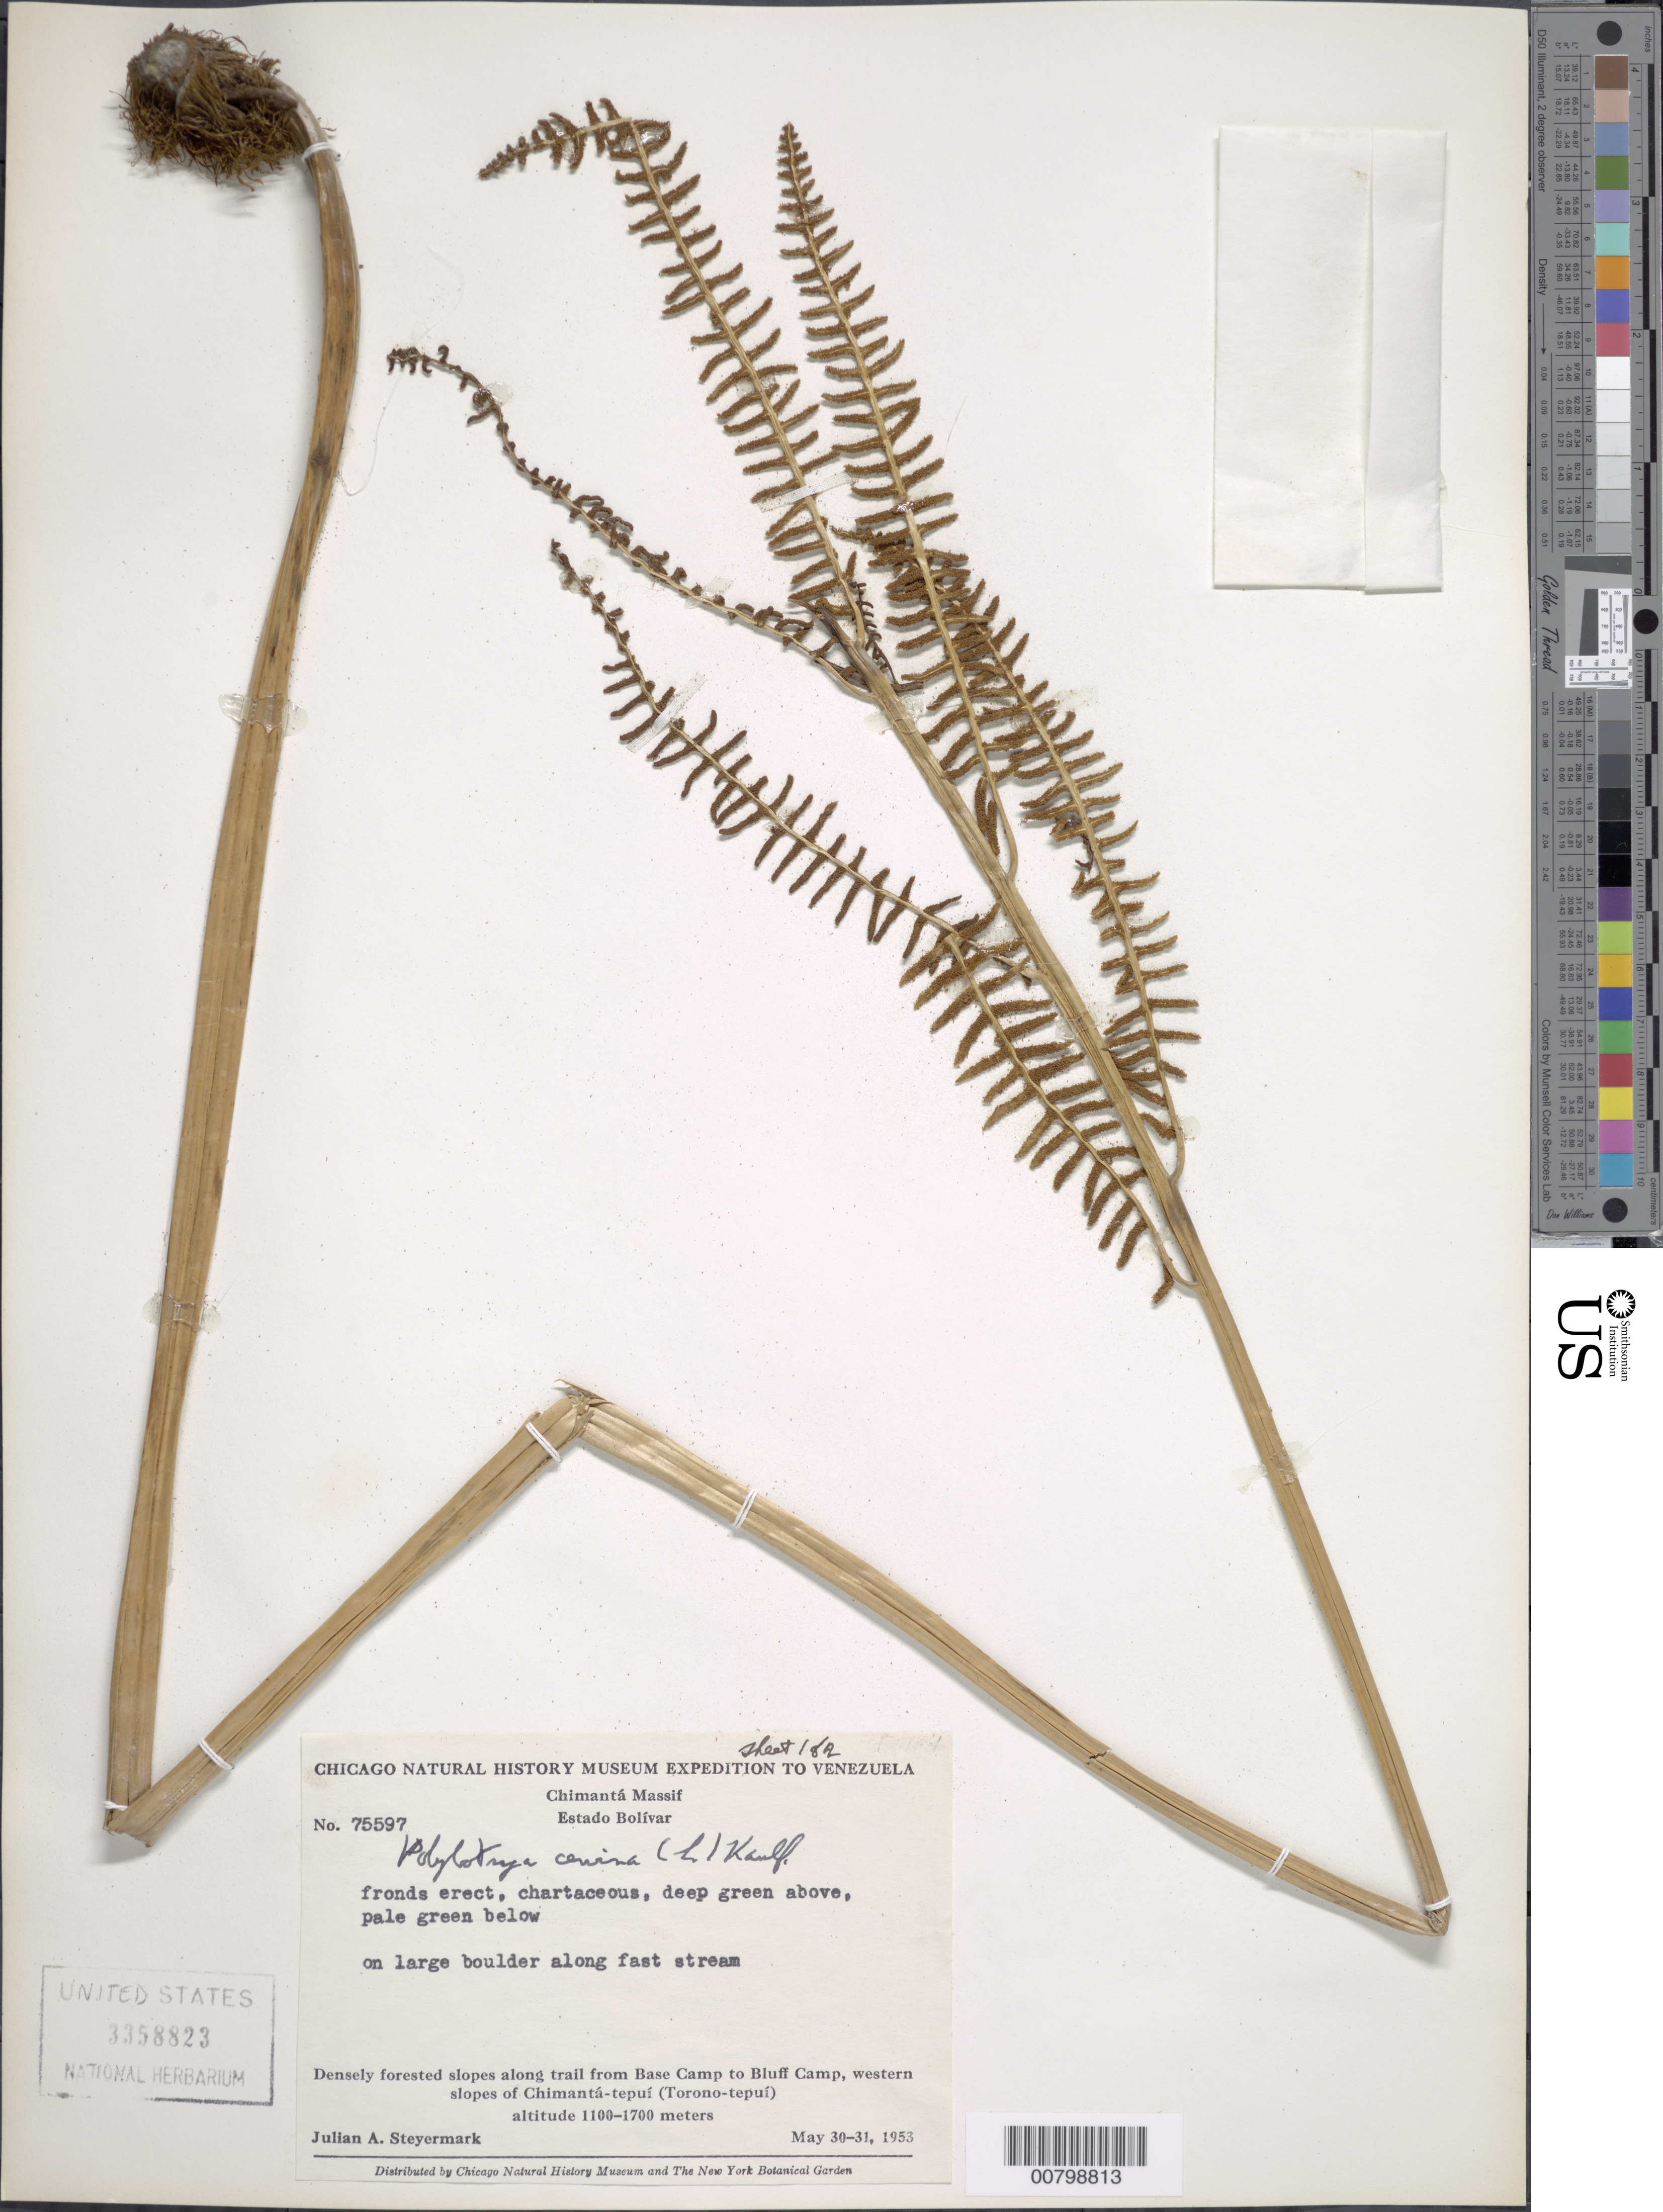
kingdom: Plantae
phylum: Tracheophyta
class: Polypodiopsida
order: Polypodiales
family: Dryopteridaceae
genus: Olfersia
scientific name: Olfersia cervina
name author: (L.) Kunze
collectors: J. Steyermark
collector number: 75597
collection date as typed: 30-May-53 to 31-May-53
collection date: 1953-05-30/1953-05-31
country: Venezuela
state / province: Bolívar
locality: Chimantá-tepuí (Torono-tepuí), from Base Camp to Bluff Camp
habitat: Densely forested slopes along trail; along fast stream by large boulders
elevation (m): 1100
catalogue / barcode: US 3358823